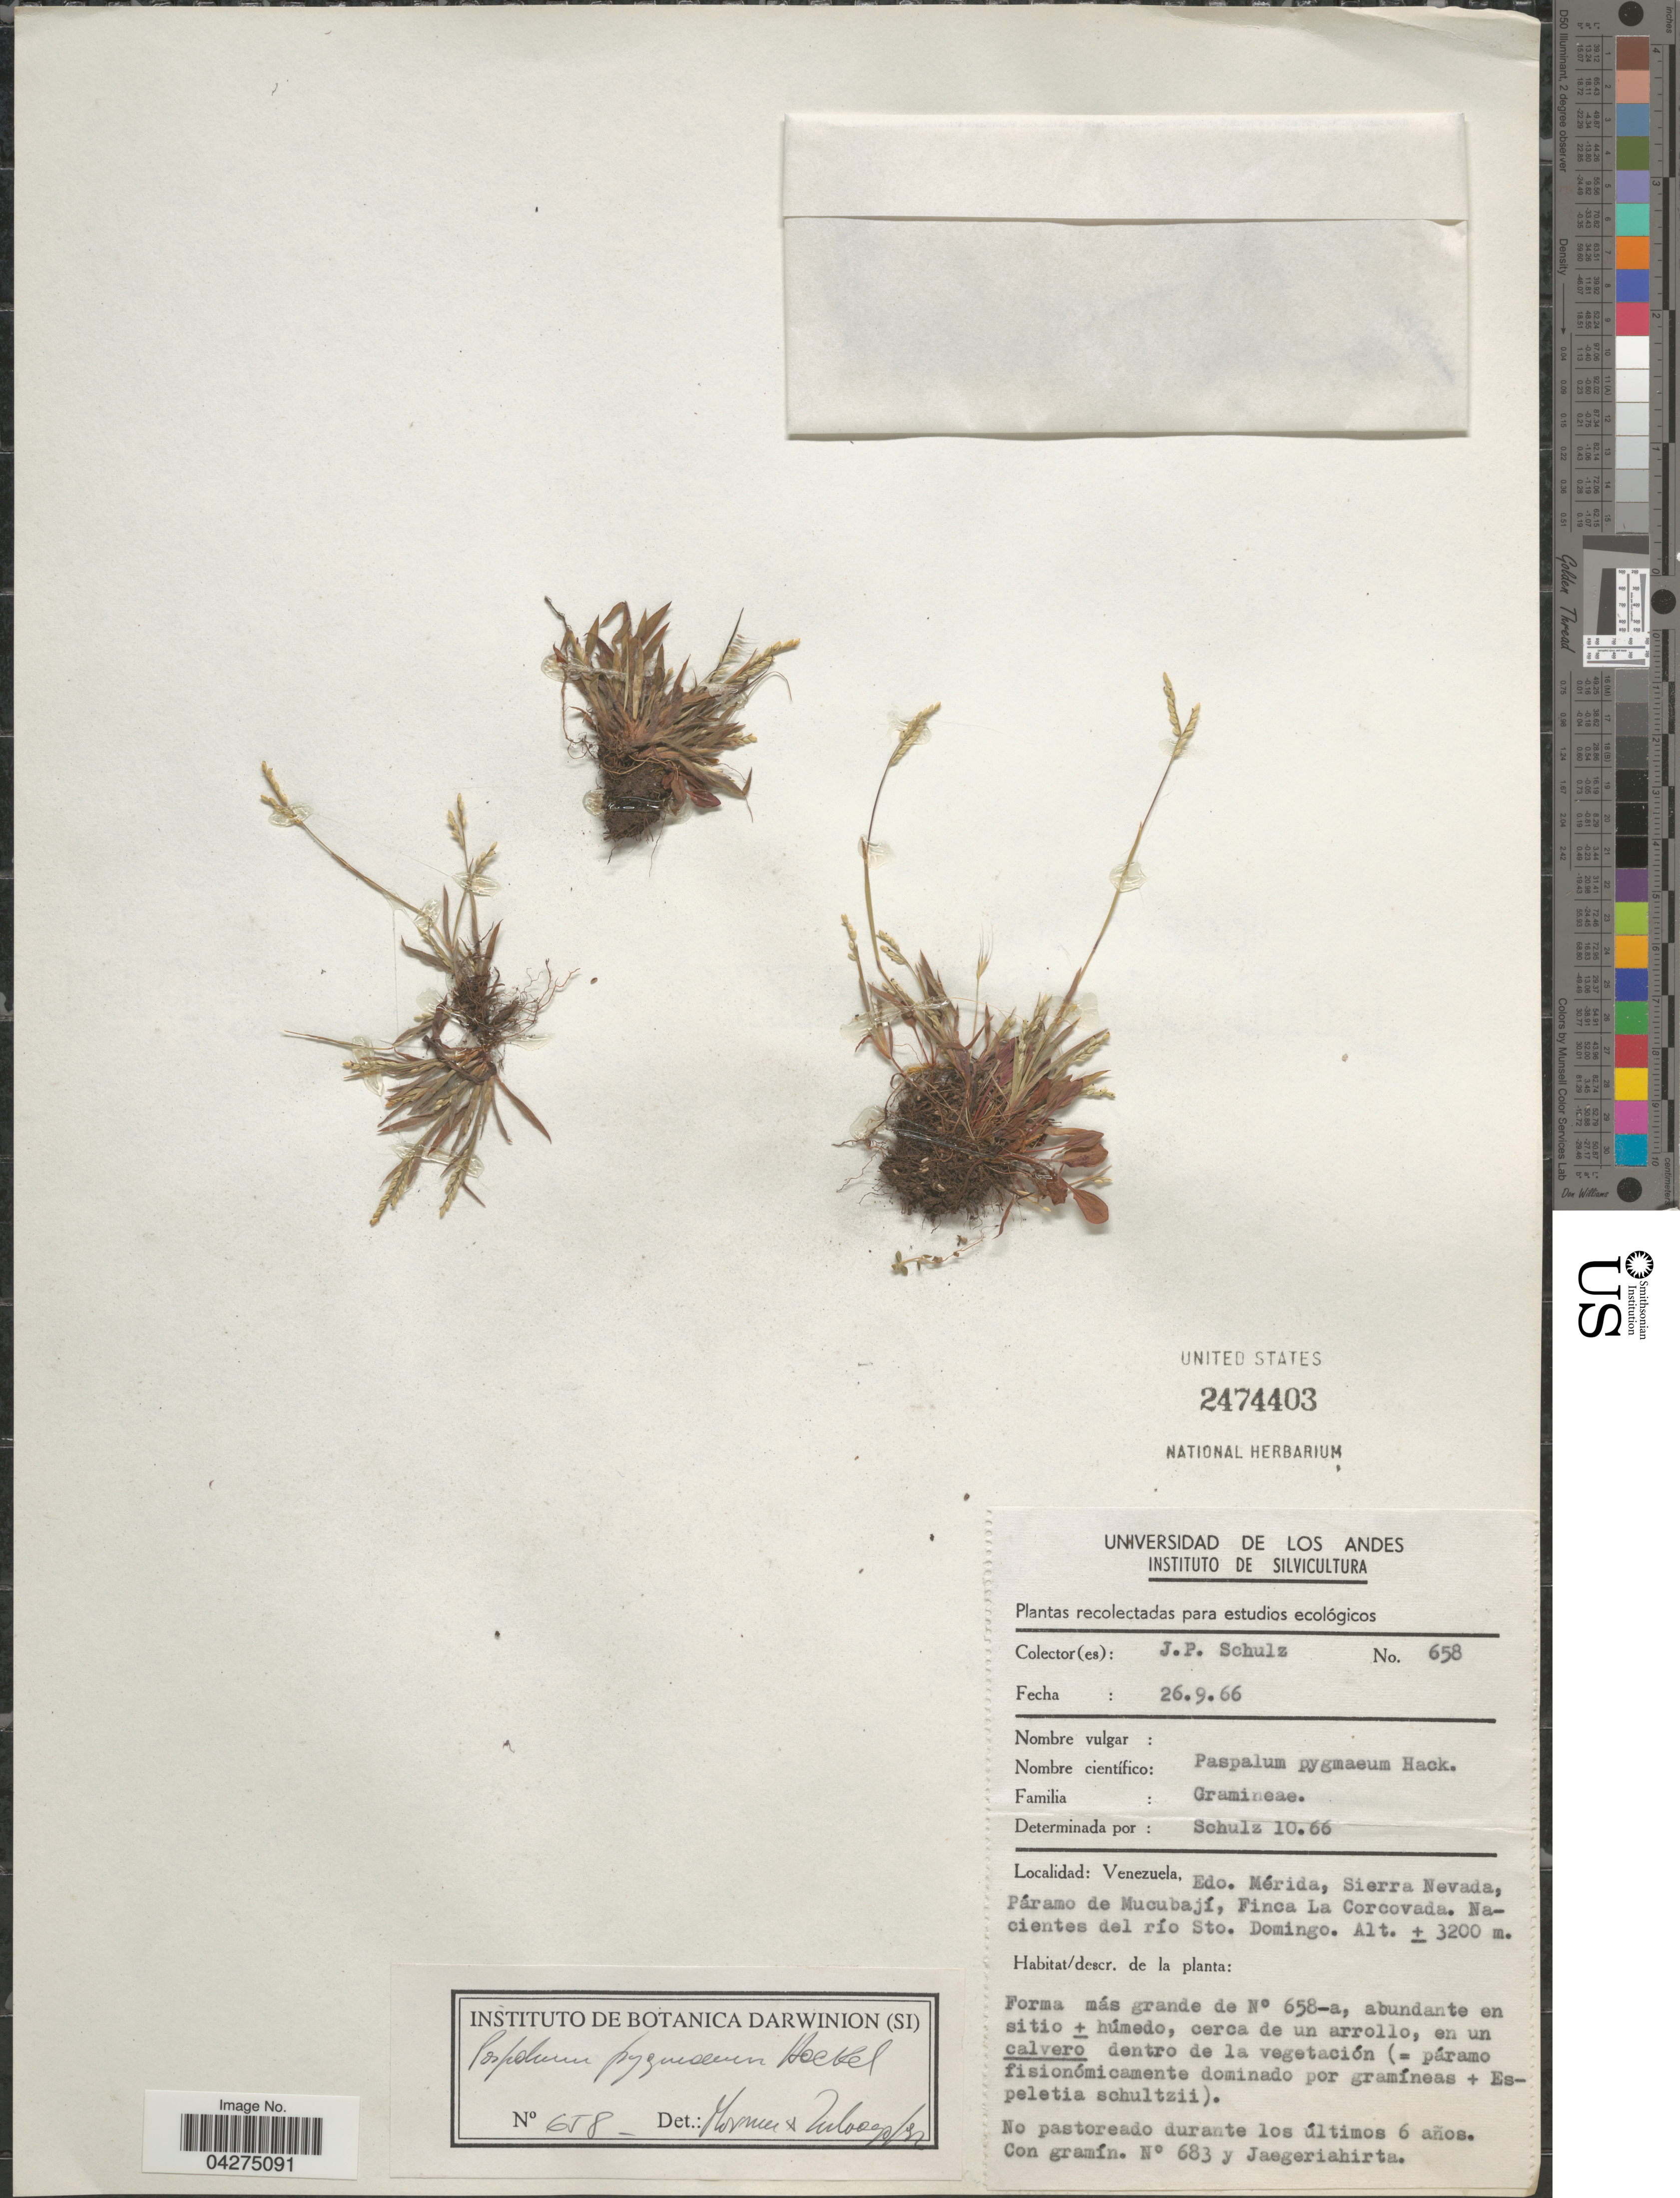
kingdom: Plantae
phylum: Tracheophyta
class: Liliopsida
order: Poales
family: Poaceae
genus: Paspalum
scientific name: Paspalum pygmaeum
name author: Hack.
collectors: J. P. Schulz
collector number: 658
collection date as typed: Transcribed d/m/y: 26/9/66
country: Venezuela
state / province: Merida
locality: Sierra Nevada, Páramo de Mucubají, Finca La Corcovada. Nacientes del río Sto. Domingo.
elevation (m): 3200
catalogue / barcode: US 2474403